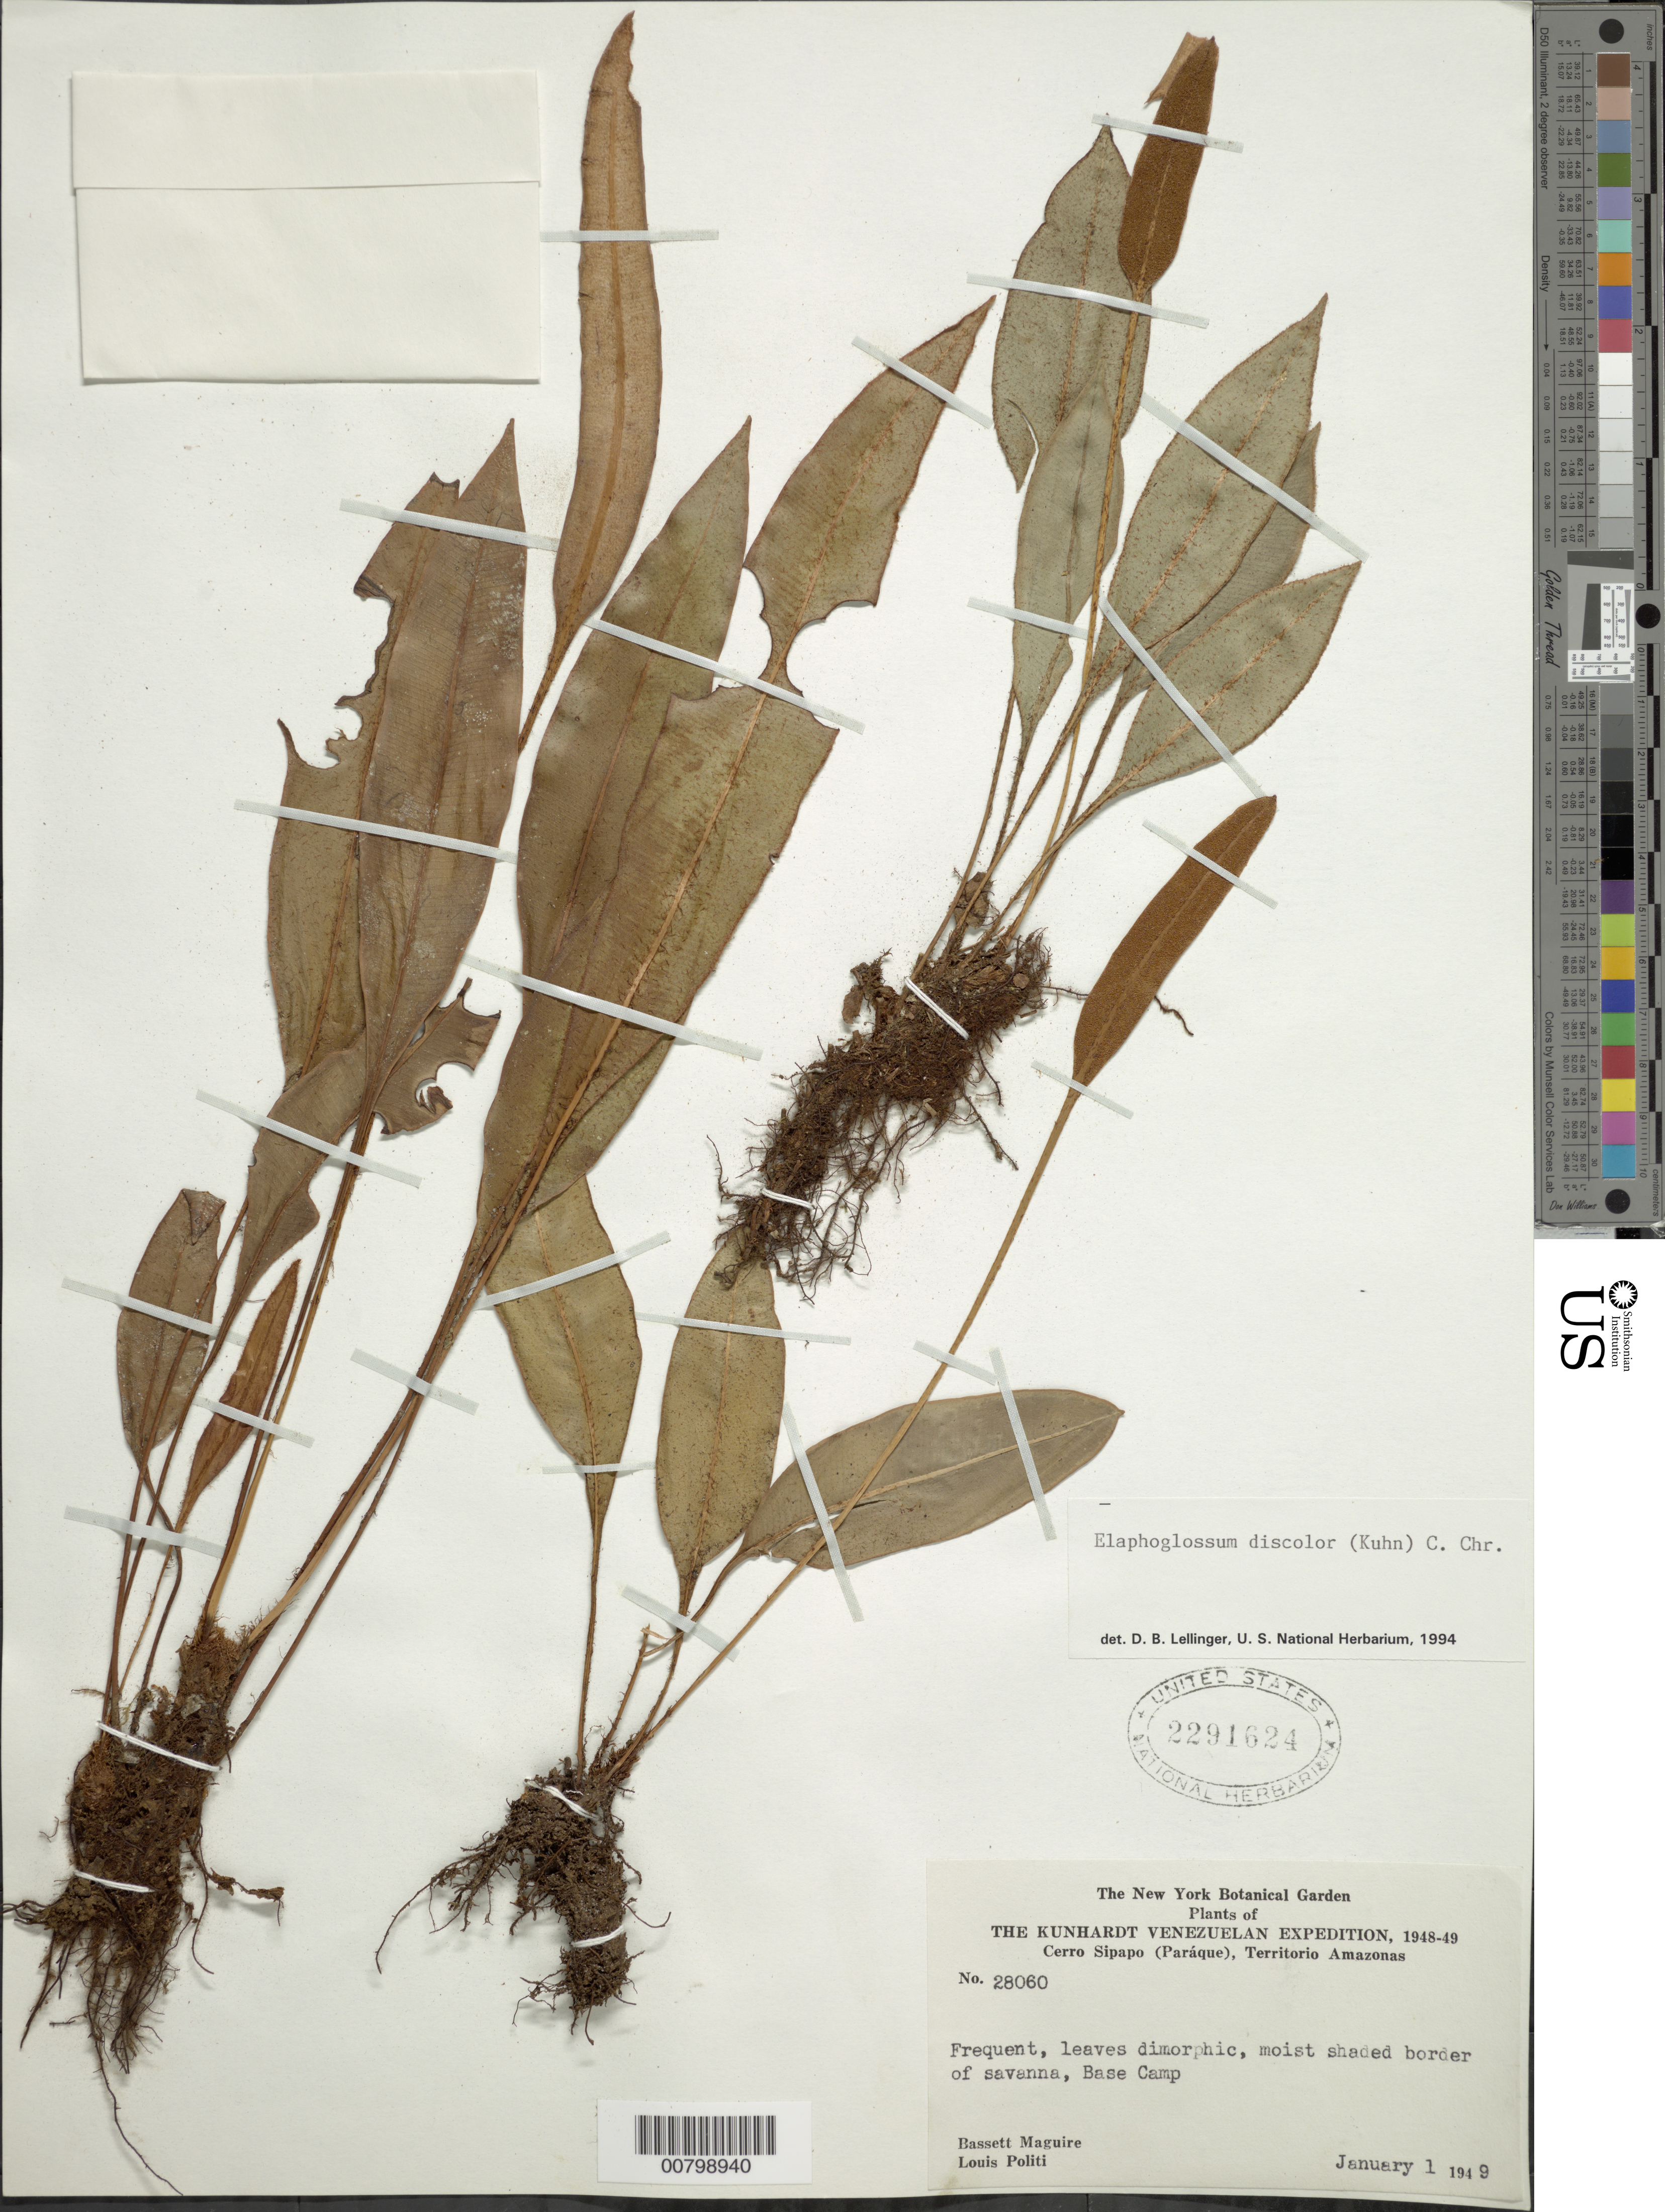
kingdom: Plantae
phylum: Tracheophyta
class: Polypodiopsida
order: Polypodiales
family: Dryopteridaceae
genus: Elaphoglossum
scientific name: Elaphoglossum discolor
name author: (Kuhn) C. Chr.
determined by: Lellinger, David B., (BOT), Smithsonian Institution - National Museum of Natural History (UNITED STATES)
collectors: B. Maguire & L. Politi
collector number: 28060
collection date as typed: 1-Jan-49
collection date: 1949-01-01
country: Venezuela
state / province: Amazonas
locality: Cerro Sipapo (Paráque), Base Camp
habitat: Moist shaded border of savanna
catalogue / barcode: US 2291624